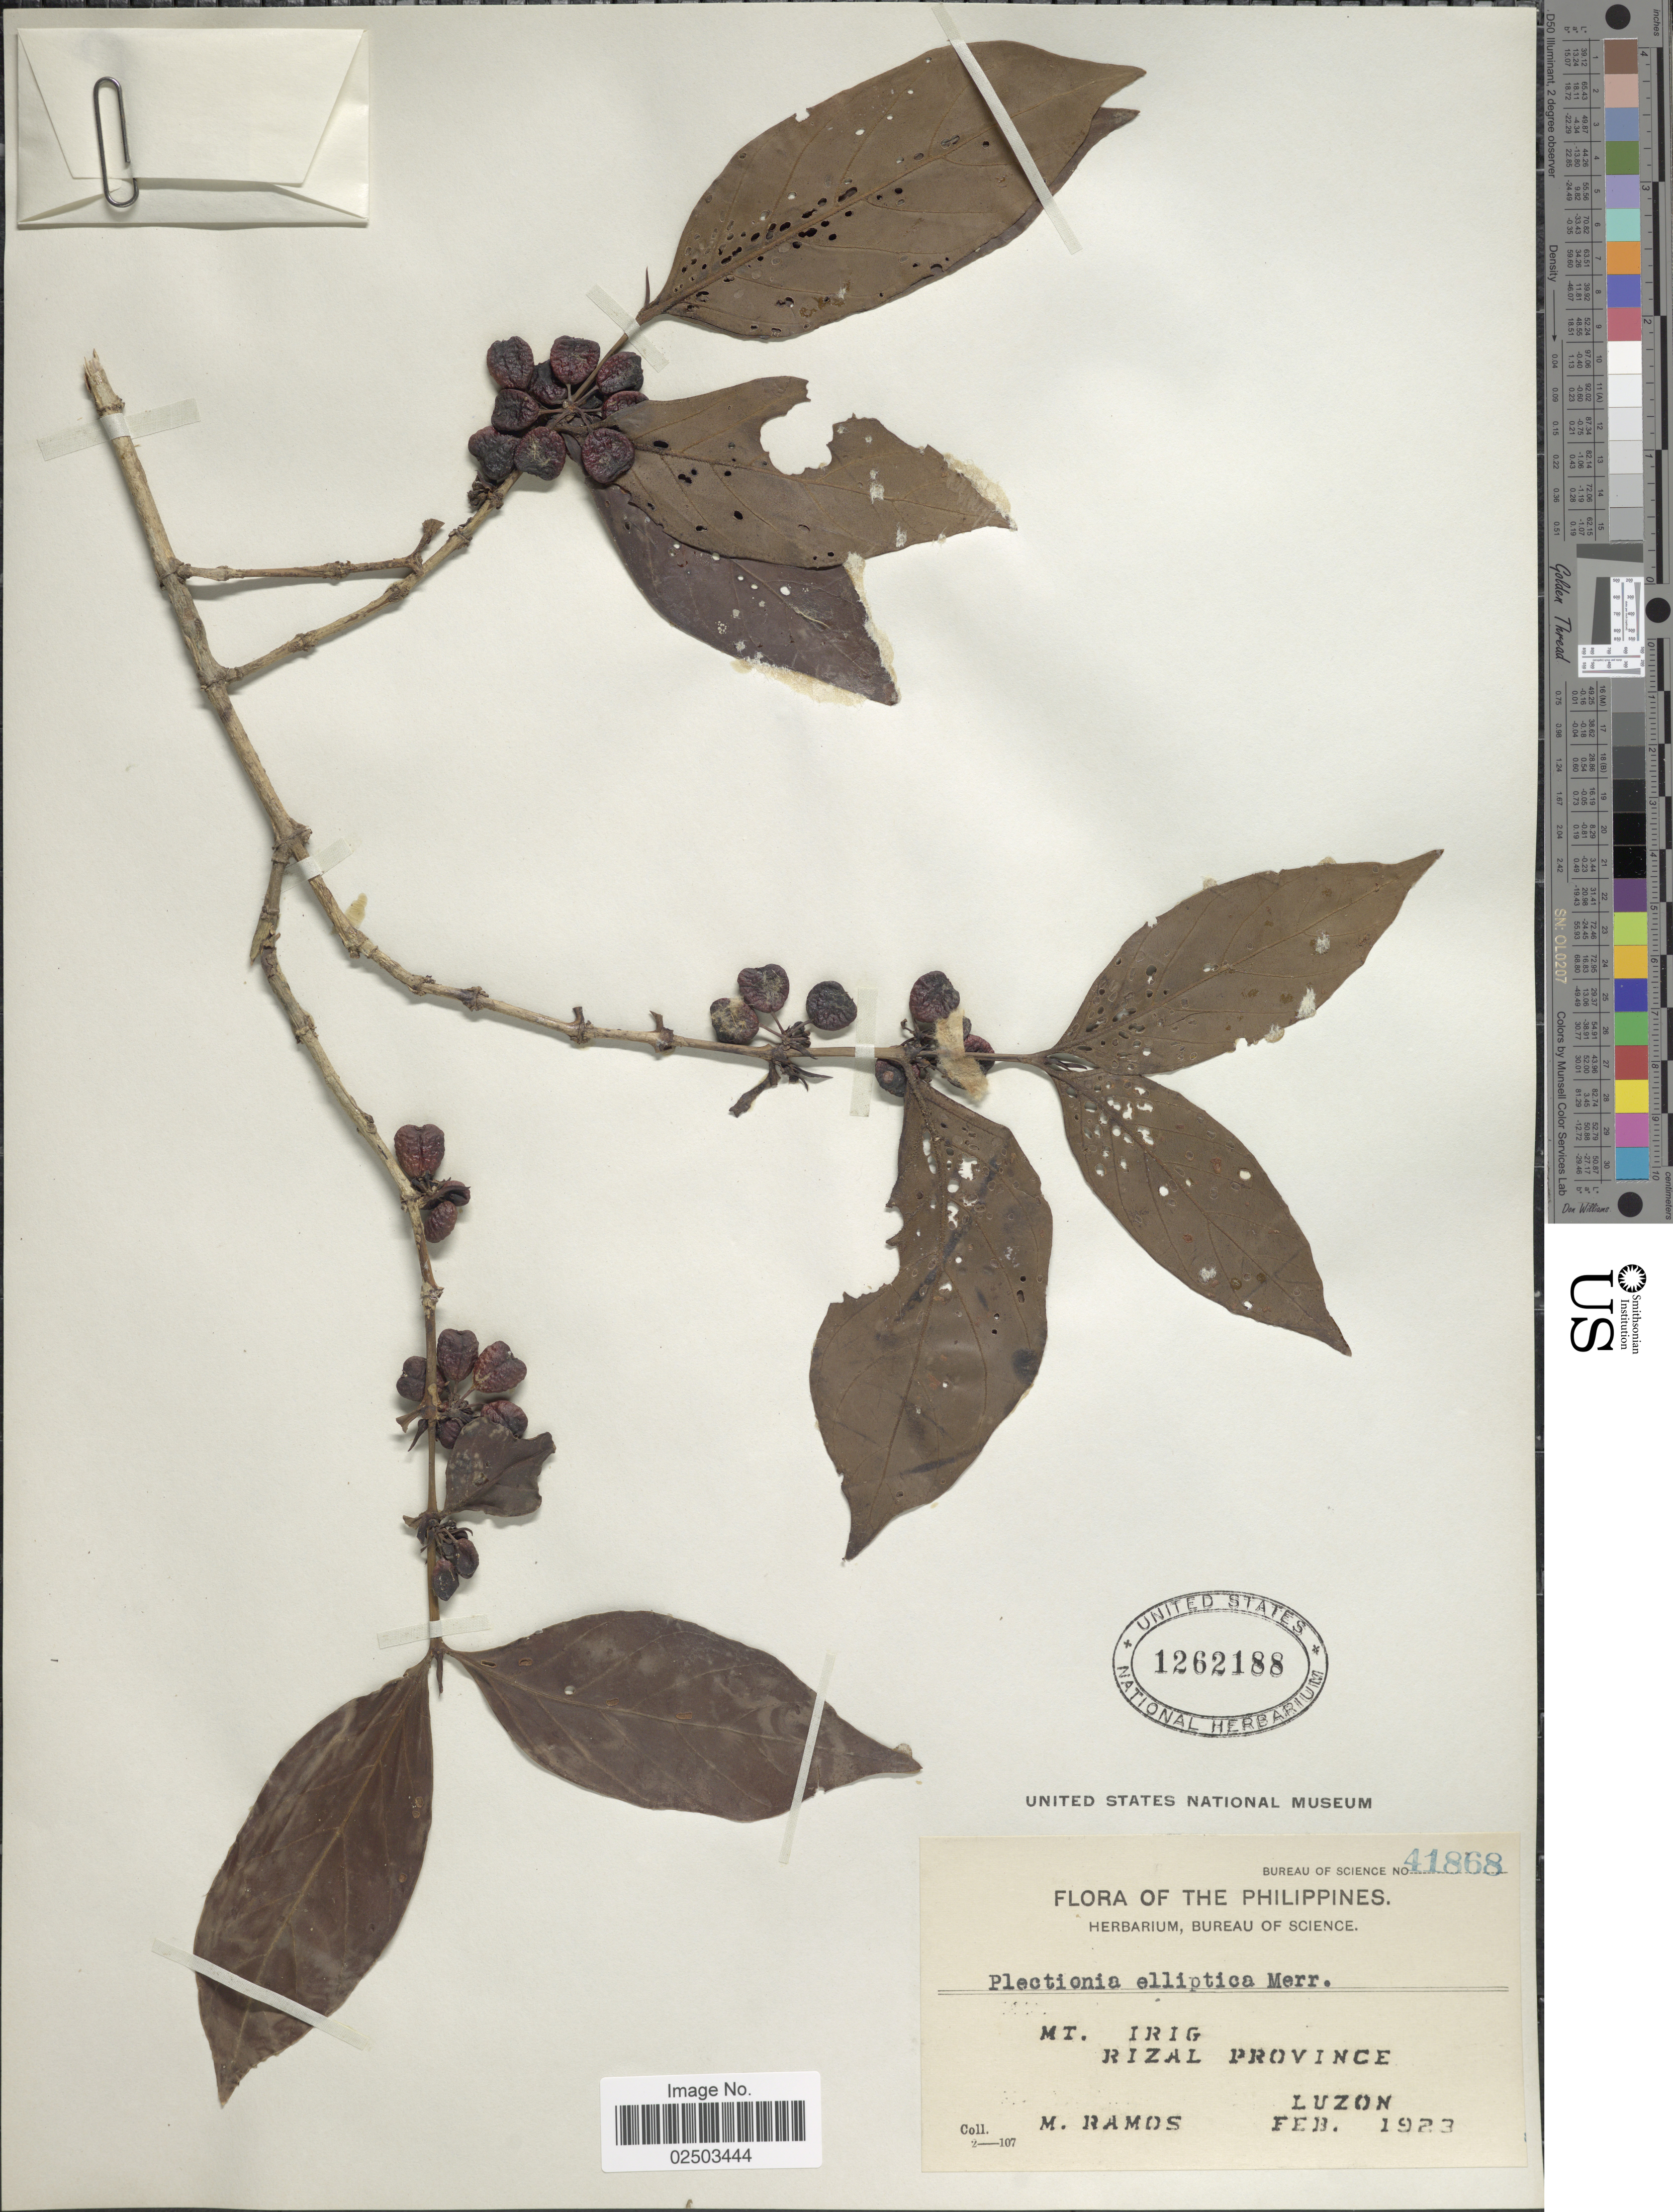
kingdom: Plantae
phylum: Tracheophyta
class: Magnoliopsida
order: Gentianales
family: Rubiaceae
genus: Canthium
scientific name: Canthium ellipticum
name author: (Merr.) Merr.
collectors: M. Ramos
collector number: Bureau of Science 41868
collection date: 1923-02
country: Philippines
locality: Mt. Irig, Rizal Province, Luzon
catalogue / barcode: US 1262188